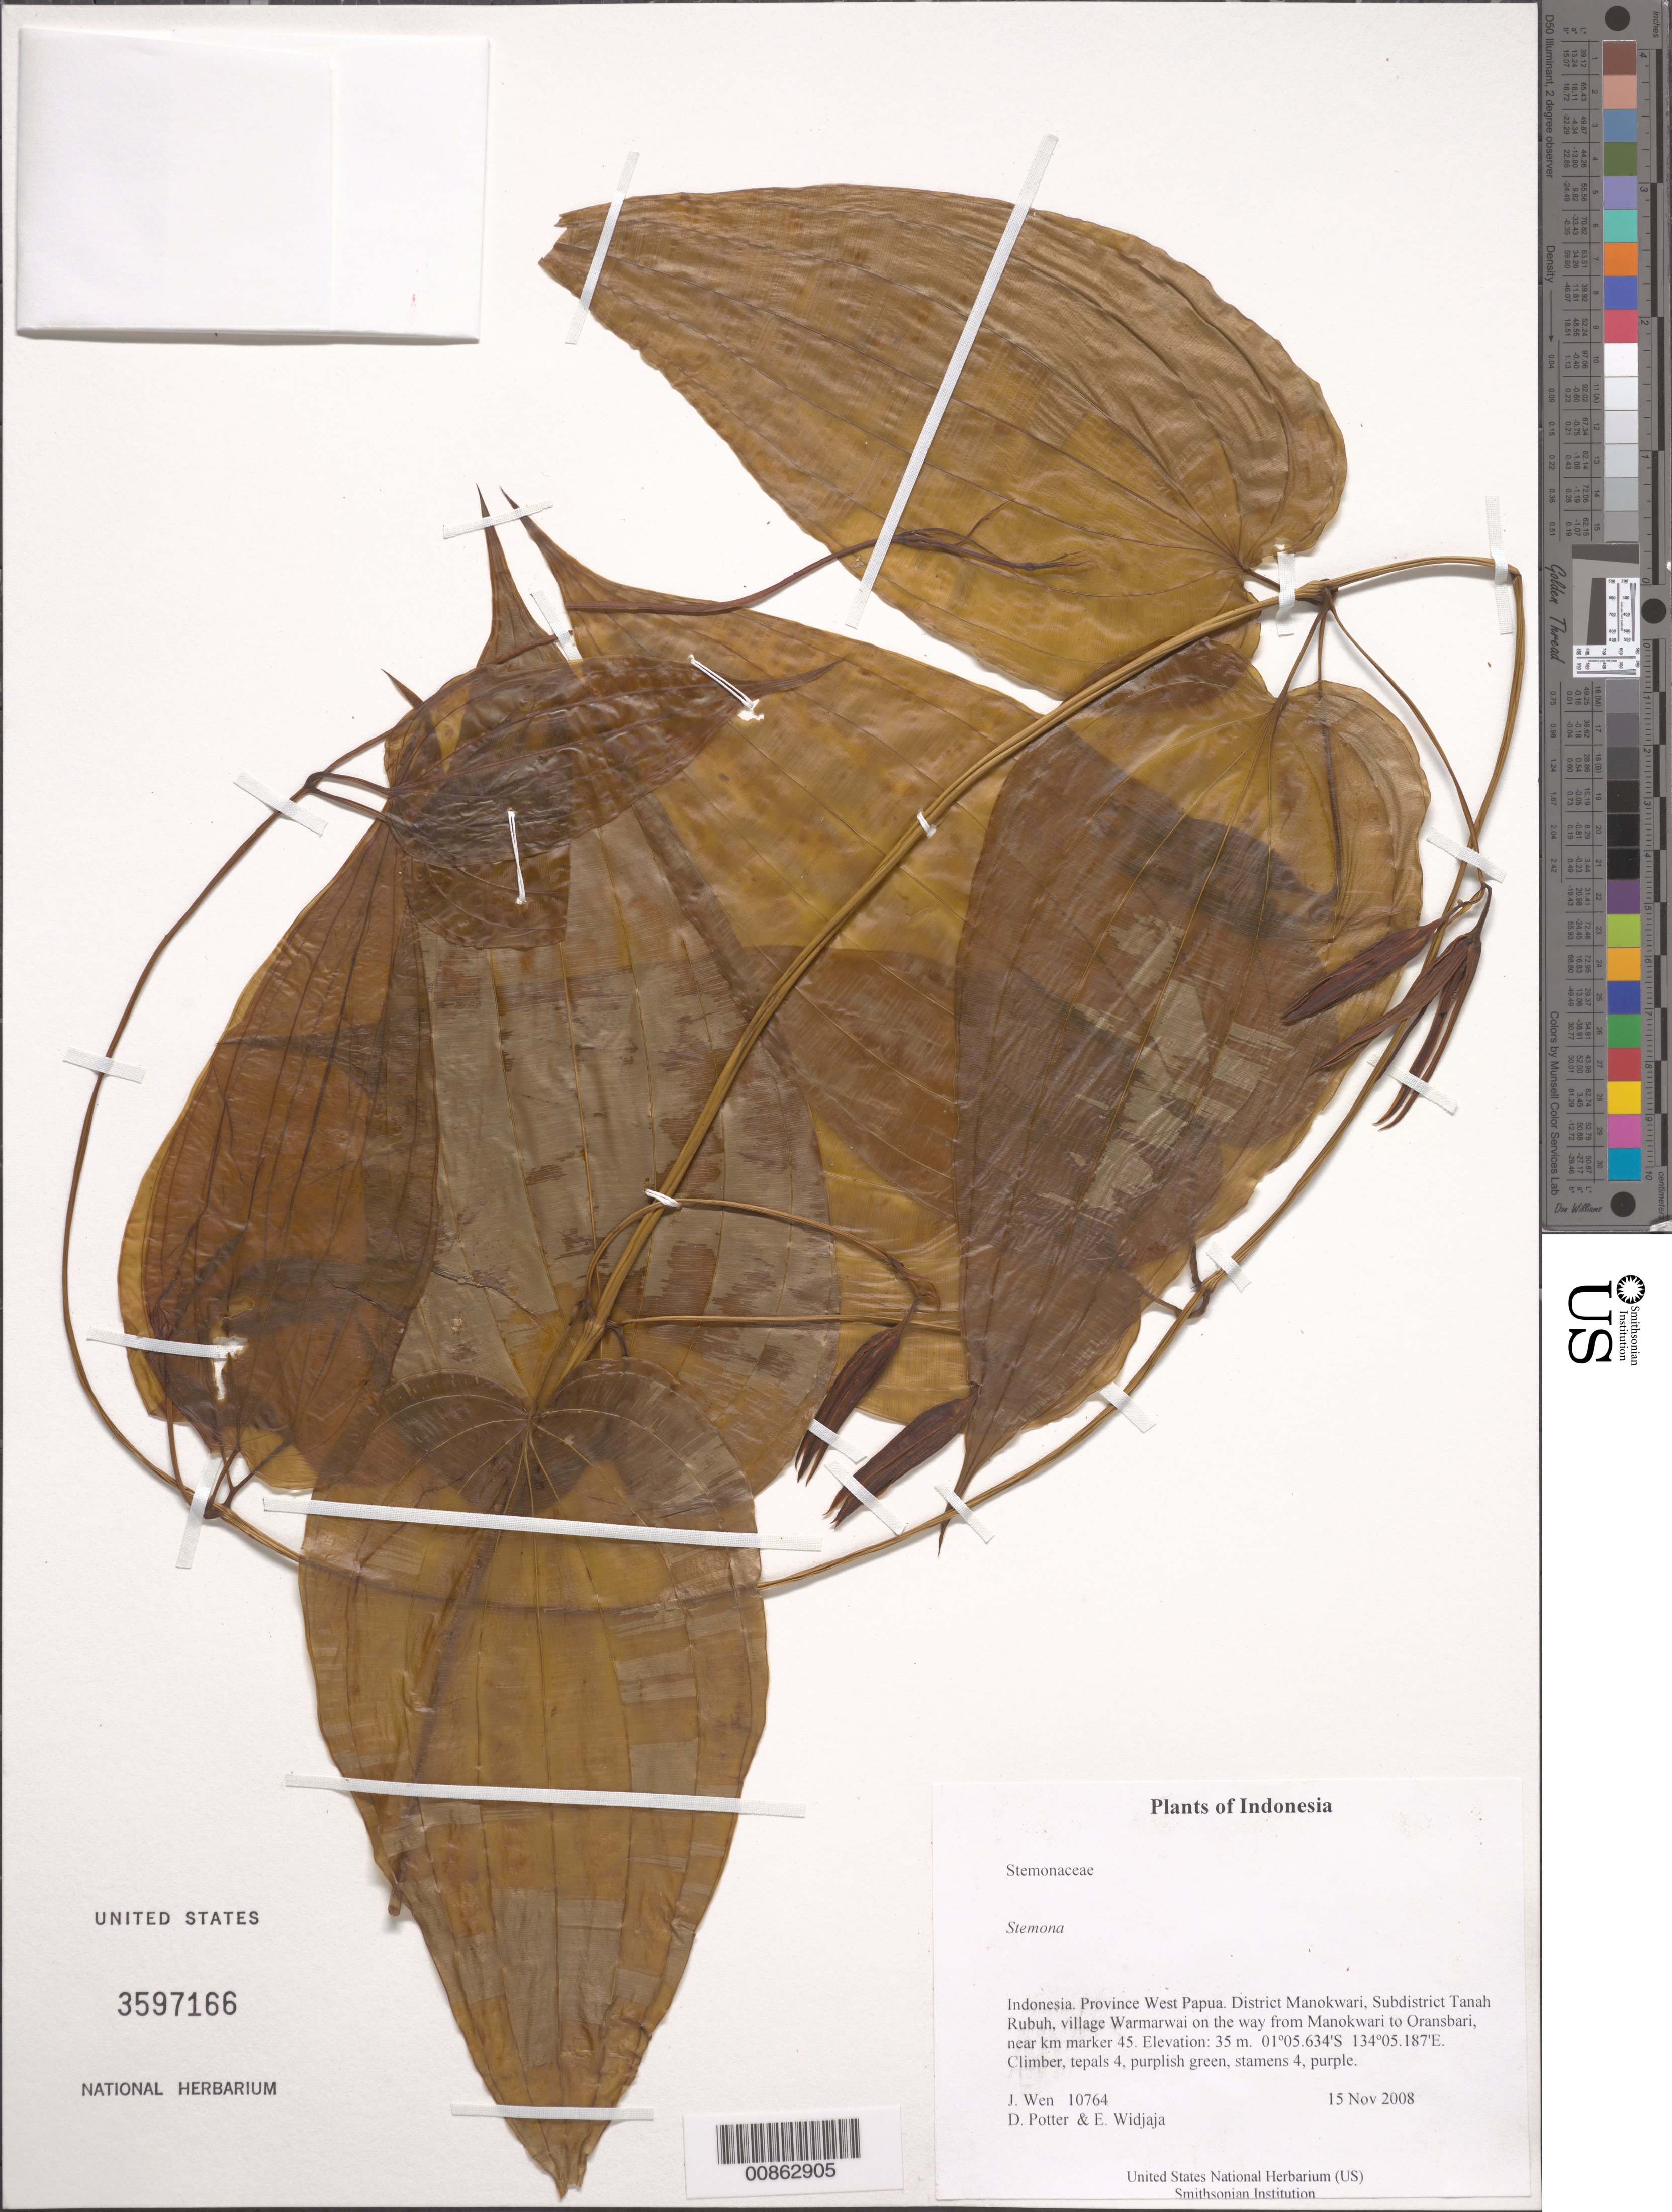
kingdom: Plantae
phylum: Tracheophyta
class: Liliopsida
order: Pandanales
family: Stemonaceae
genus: Stemona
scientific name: Stemona sp.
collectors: J. Wen, D. Potter & E. A. Widjaja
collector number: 10764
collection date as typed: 15 Nov 2008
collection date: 2008-11-15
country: Indonesia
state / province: Papua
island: New Guinea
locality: District Manokwari, Subdistrict Tanah Rubuh, village Warmarwai on the way from Manokwari to Oransbari, near km marker 45. Irian Barat.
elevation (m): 35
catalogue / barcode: US 3597166